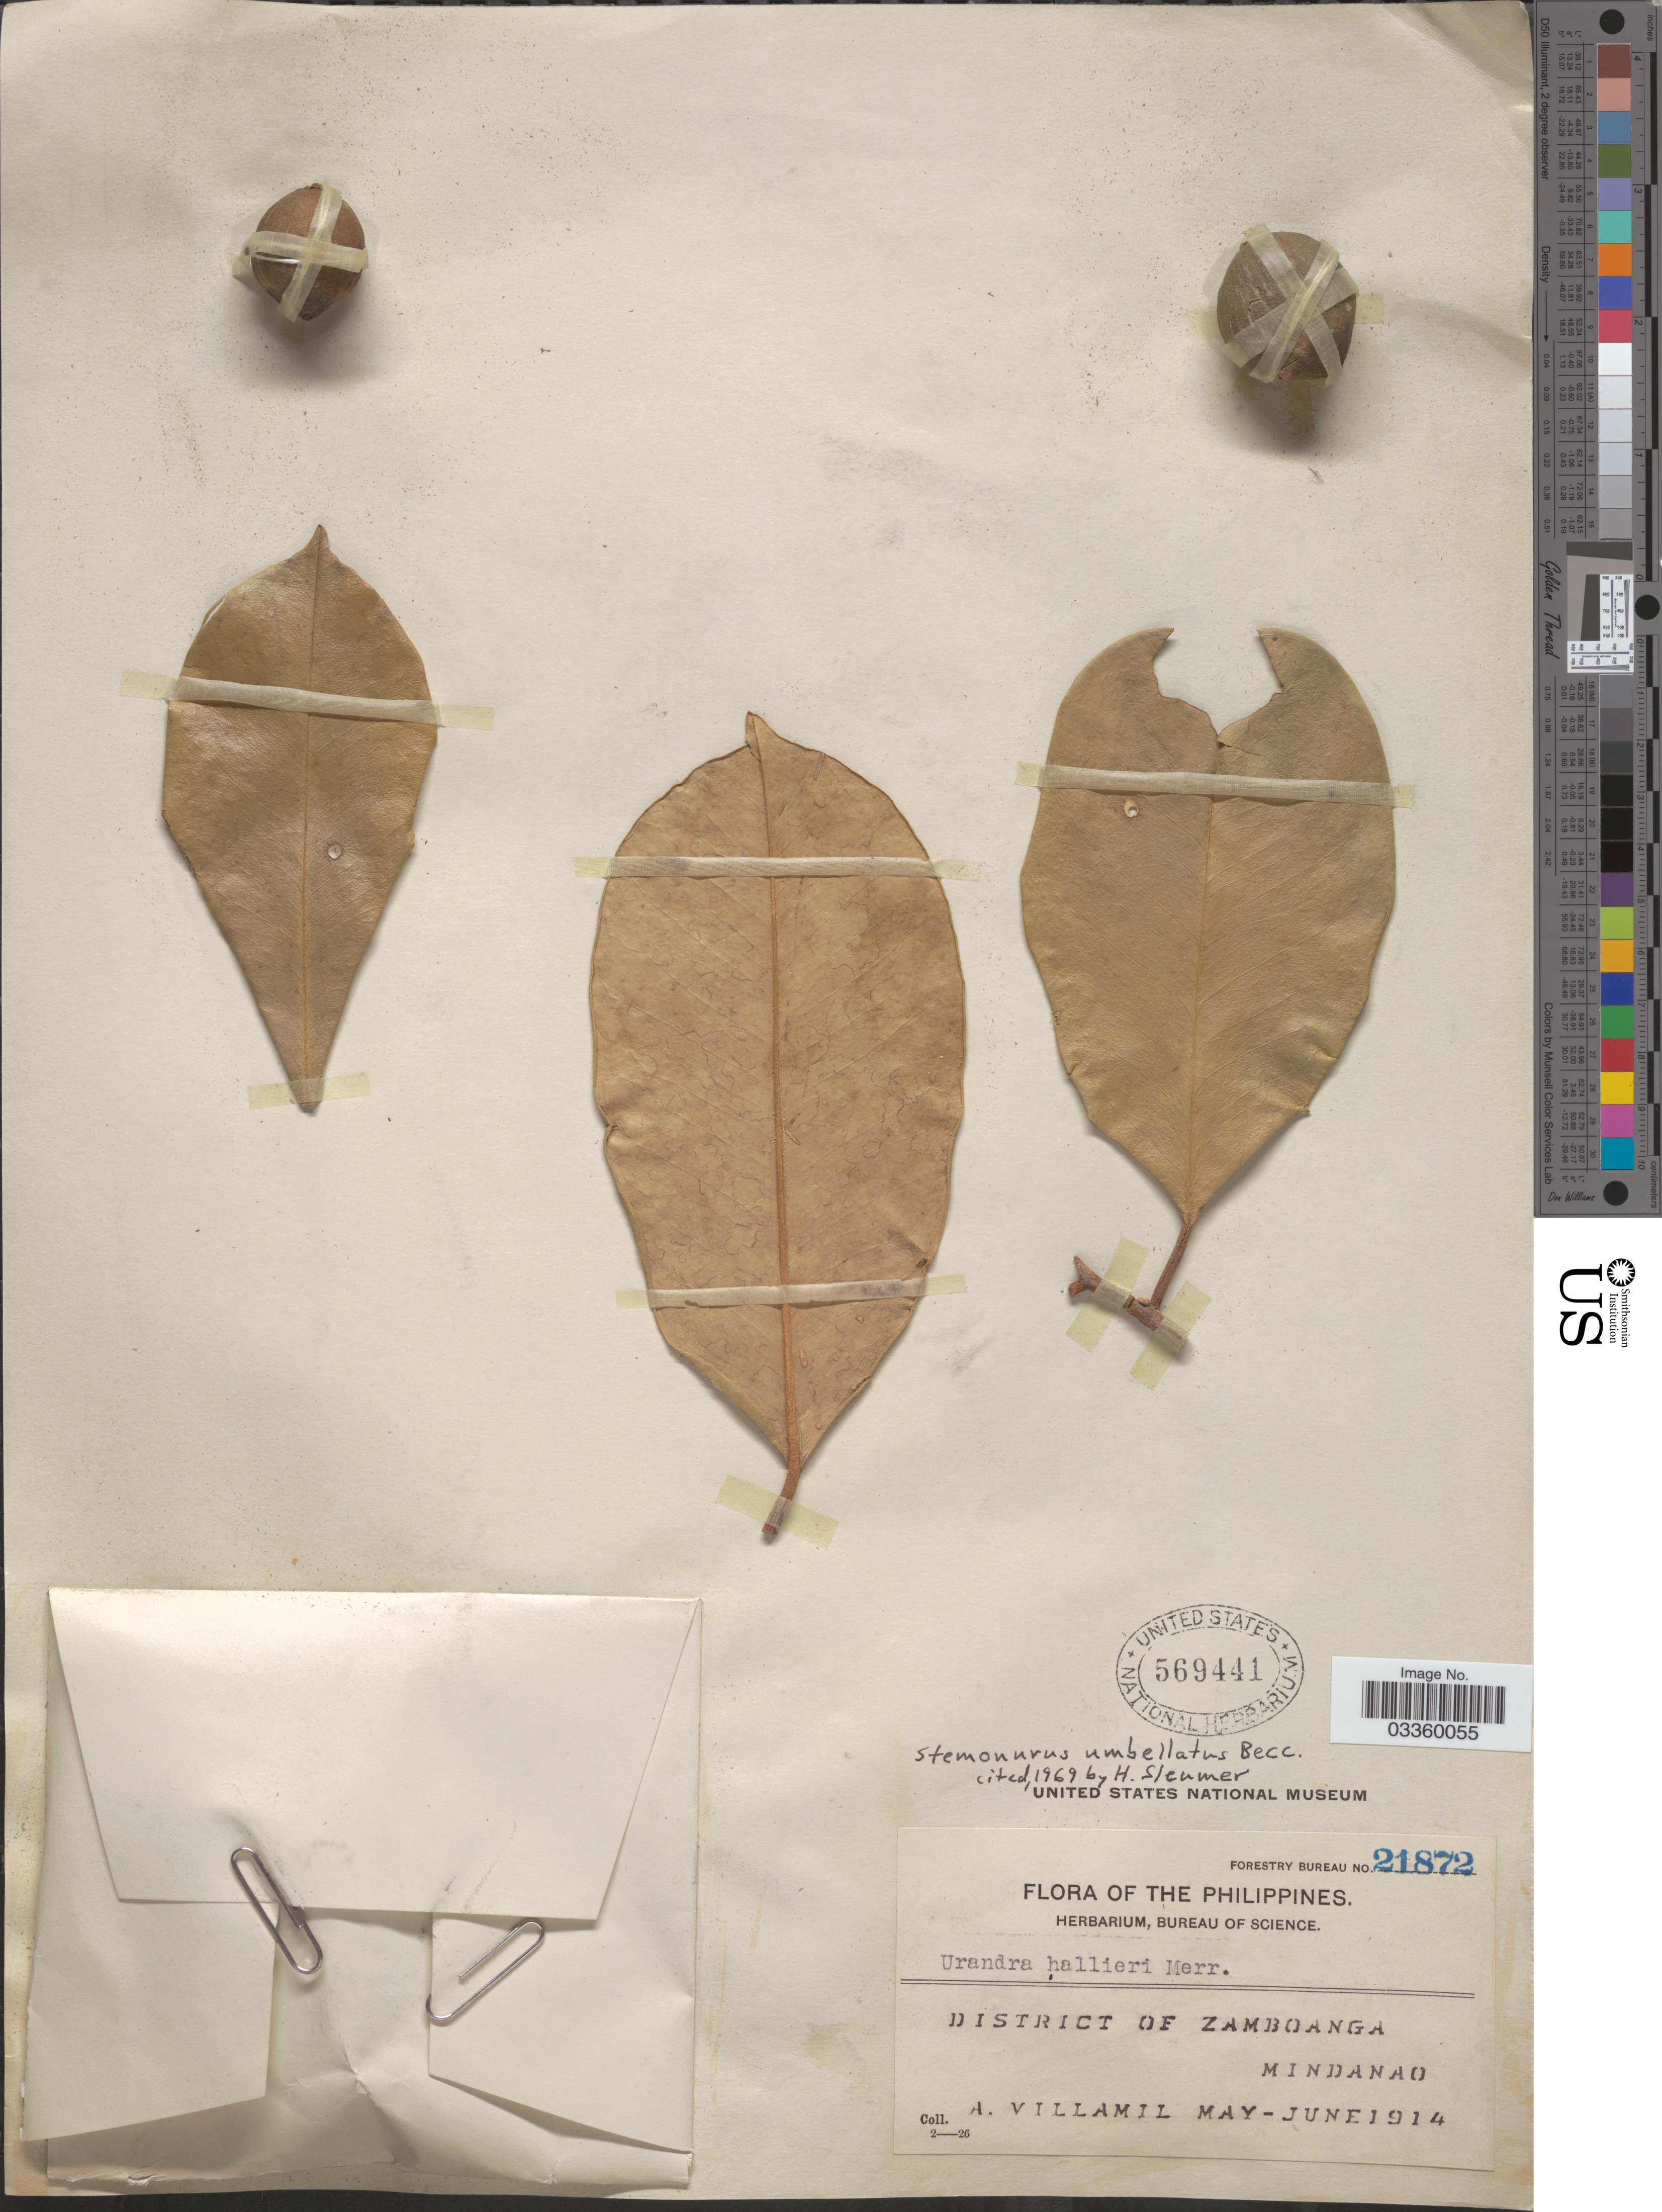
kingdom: Plantae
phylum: Tracheophyta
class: Magnoliopsida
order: Cardiopteridales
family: Stemonuraceae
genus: Stemonurus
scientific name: Stemonurus umbellatus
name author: Becc.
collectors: A. Villamil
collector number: Forestry Bureau 21872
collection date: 1914-05/1914-06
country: Philippines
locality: District of Zamboanga. Mindanao.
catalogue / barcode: US 569441